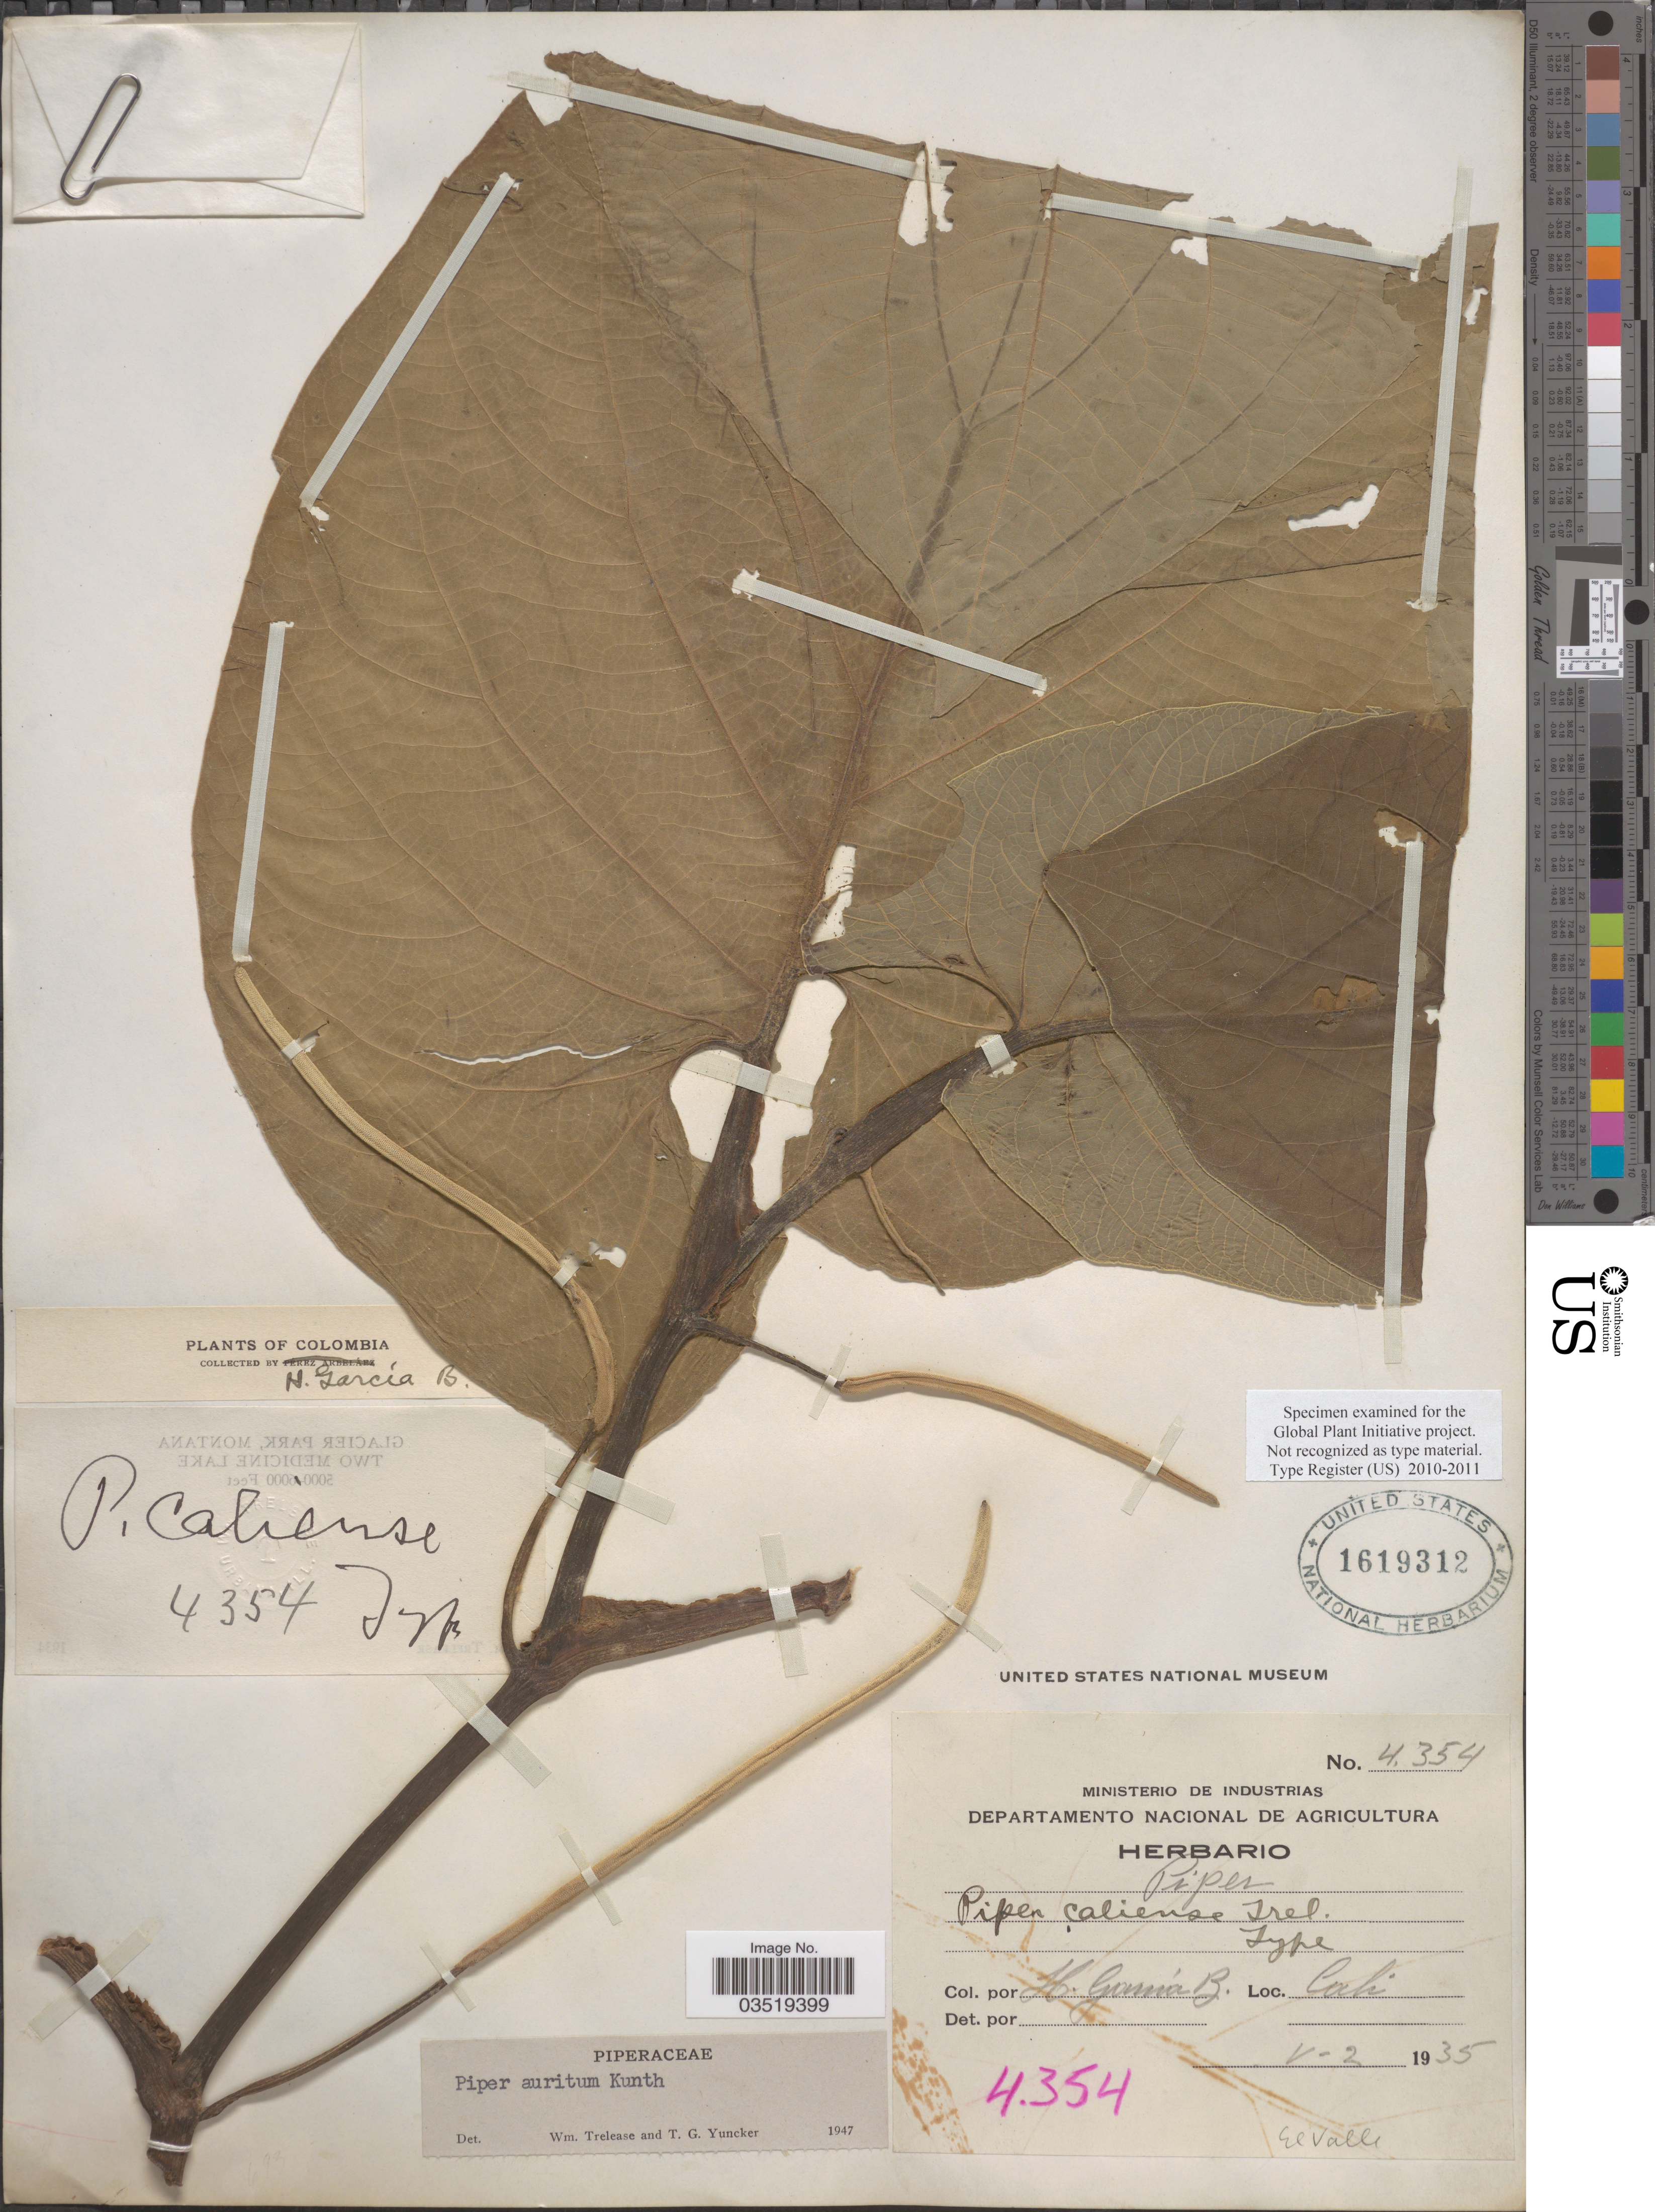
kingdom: Plantae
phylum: Tracheophyta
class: Magnoliopsida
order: Piperales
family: Piperaceae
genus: Piper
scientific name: Piper auritum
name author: Kunth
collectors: H. García B.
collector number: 4354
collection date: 1935-05-02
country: Colombia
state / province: Valle del Cauca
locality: Cali. El Valle.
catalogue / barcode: US 1619312